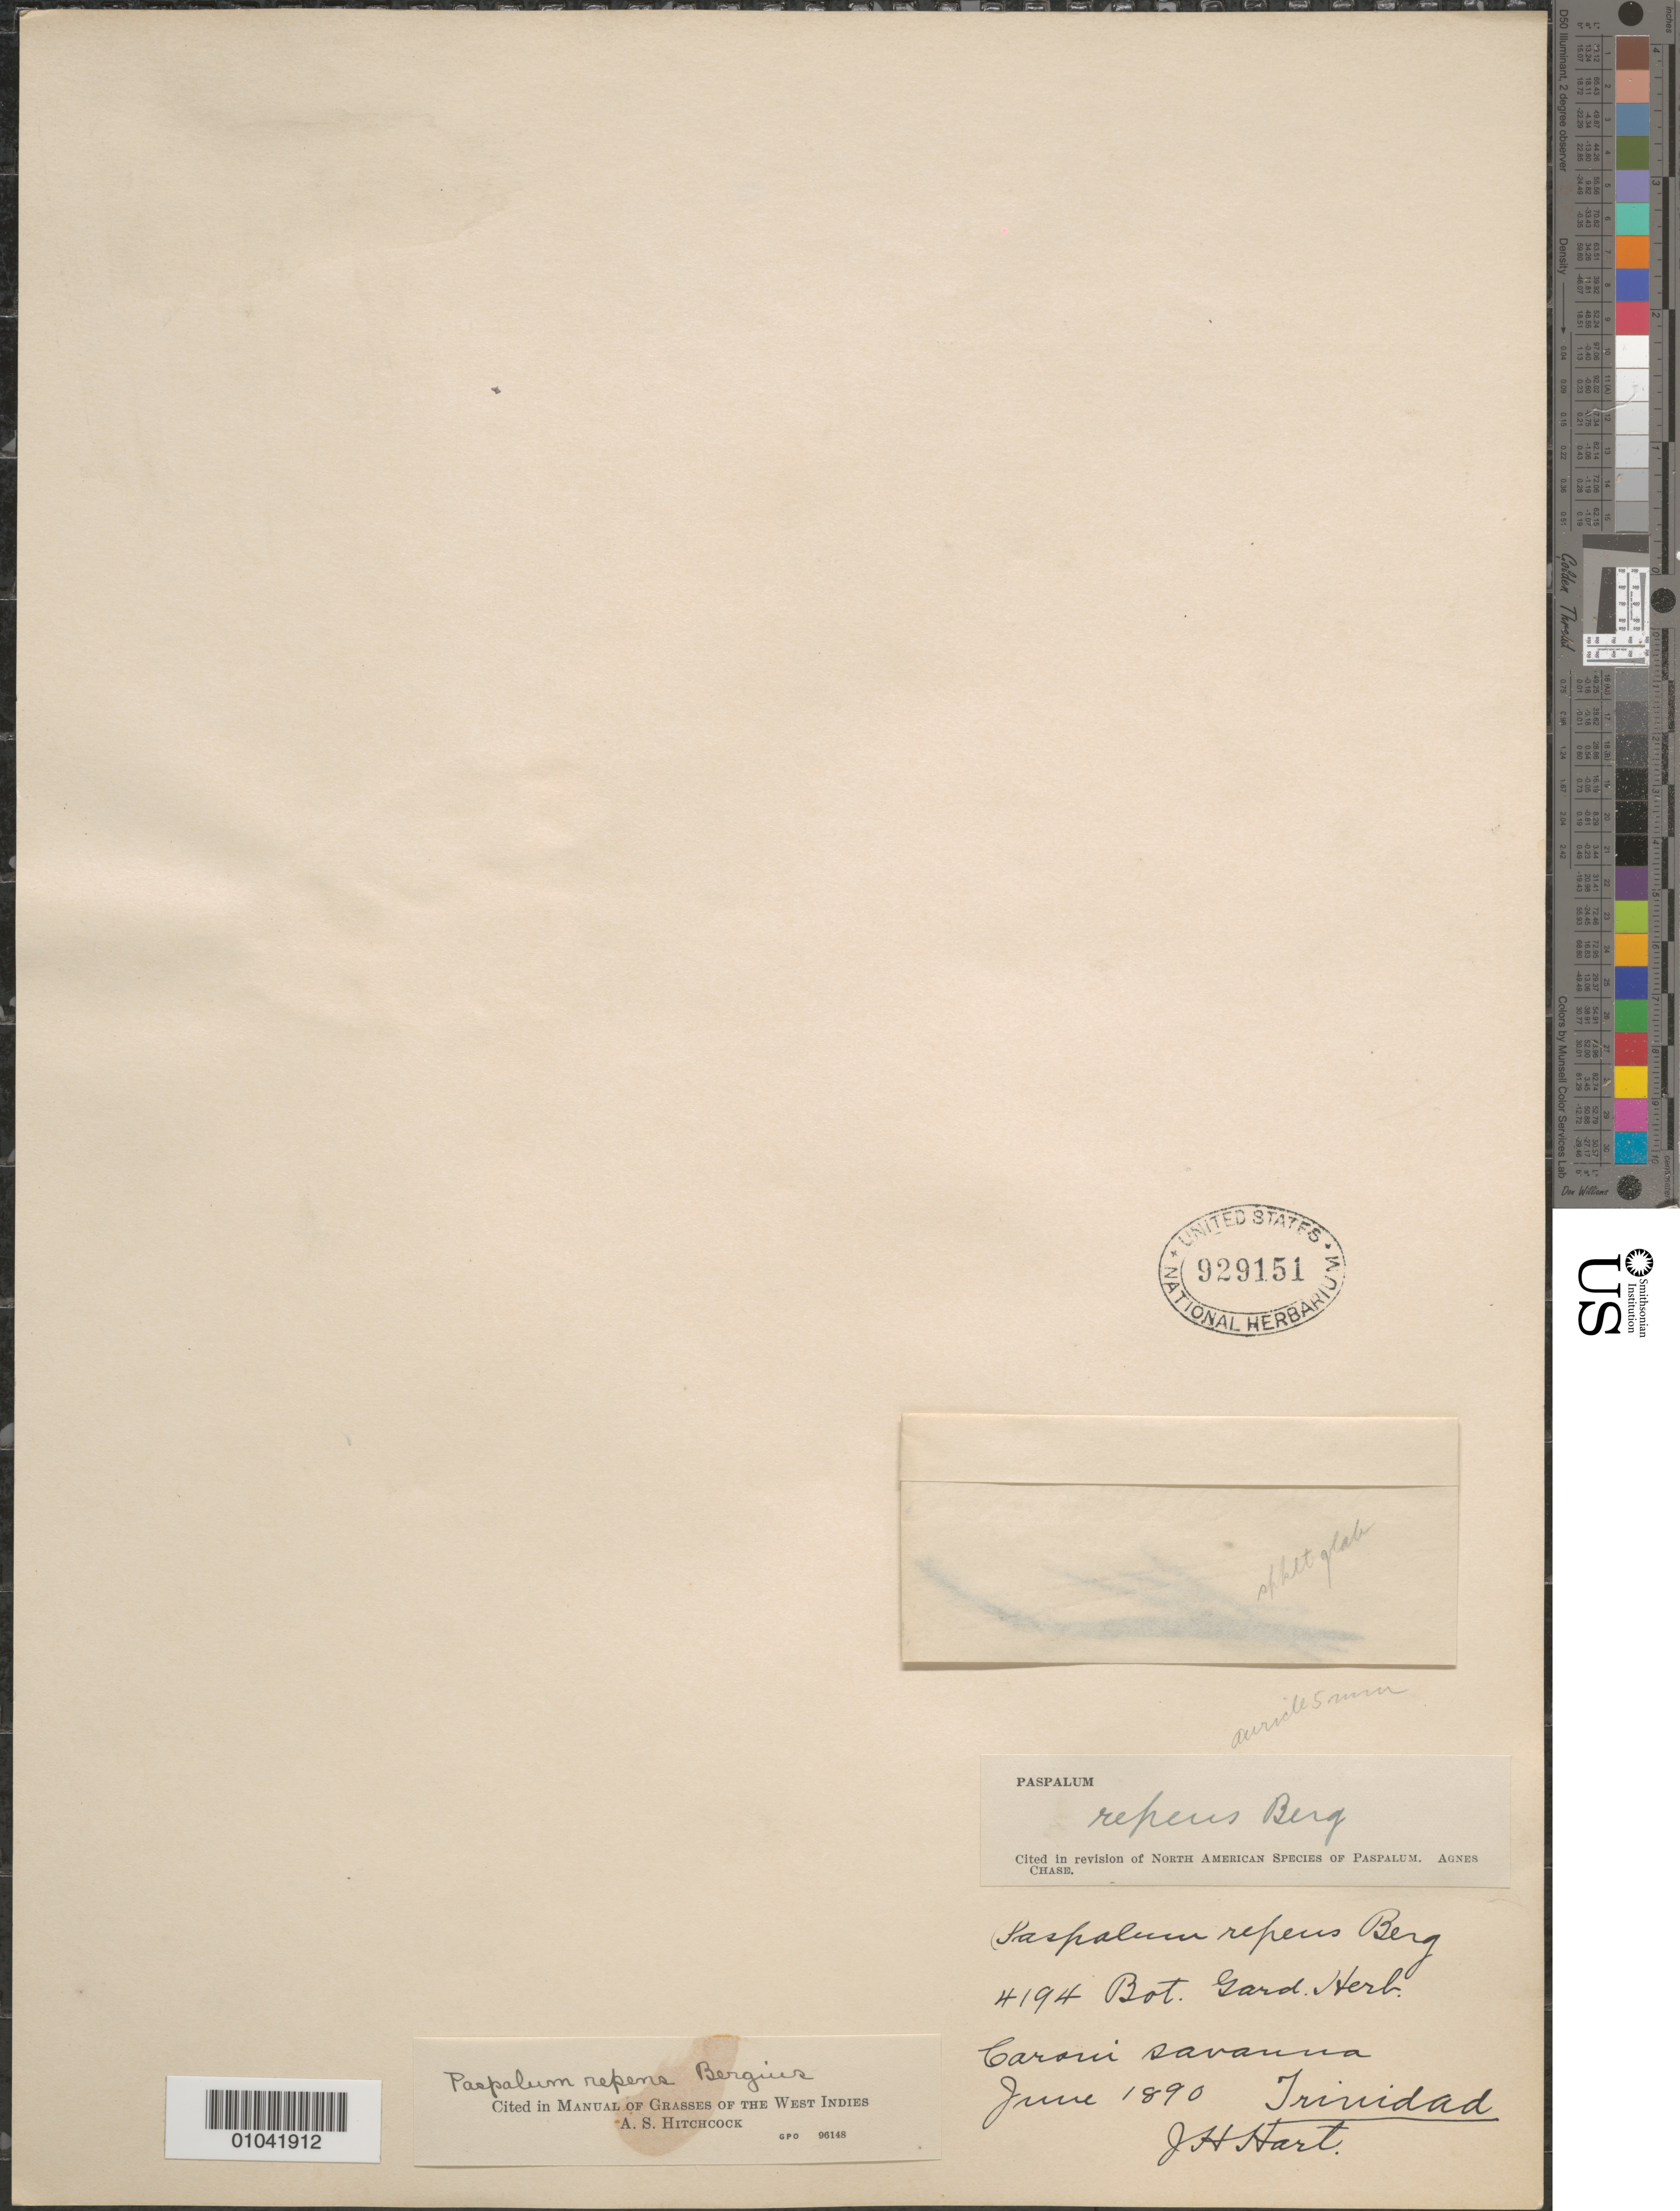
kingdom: Plantae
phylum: Tracheophyta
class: Liliopsida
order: Poales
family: Poaceae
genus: Paspalum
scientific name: Paspalum repens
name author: P.J. Bergius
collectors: J. H. Hart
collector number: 4194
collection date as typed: Jun 1890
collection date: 1890-06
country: Trinidad and Tobago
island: Trinidad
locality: Caroni savanna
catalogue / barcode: US 929151